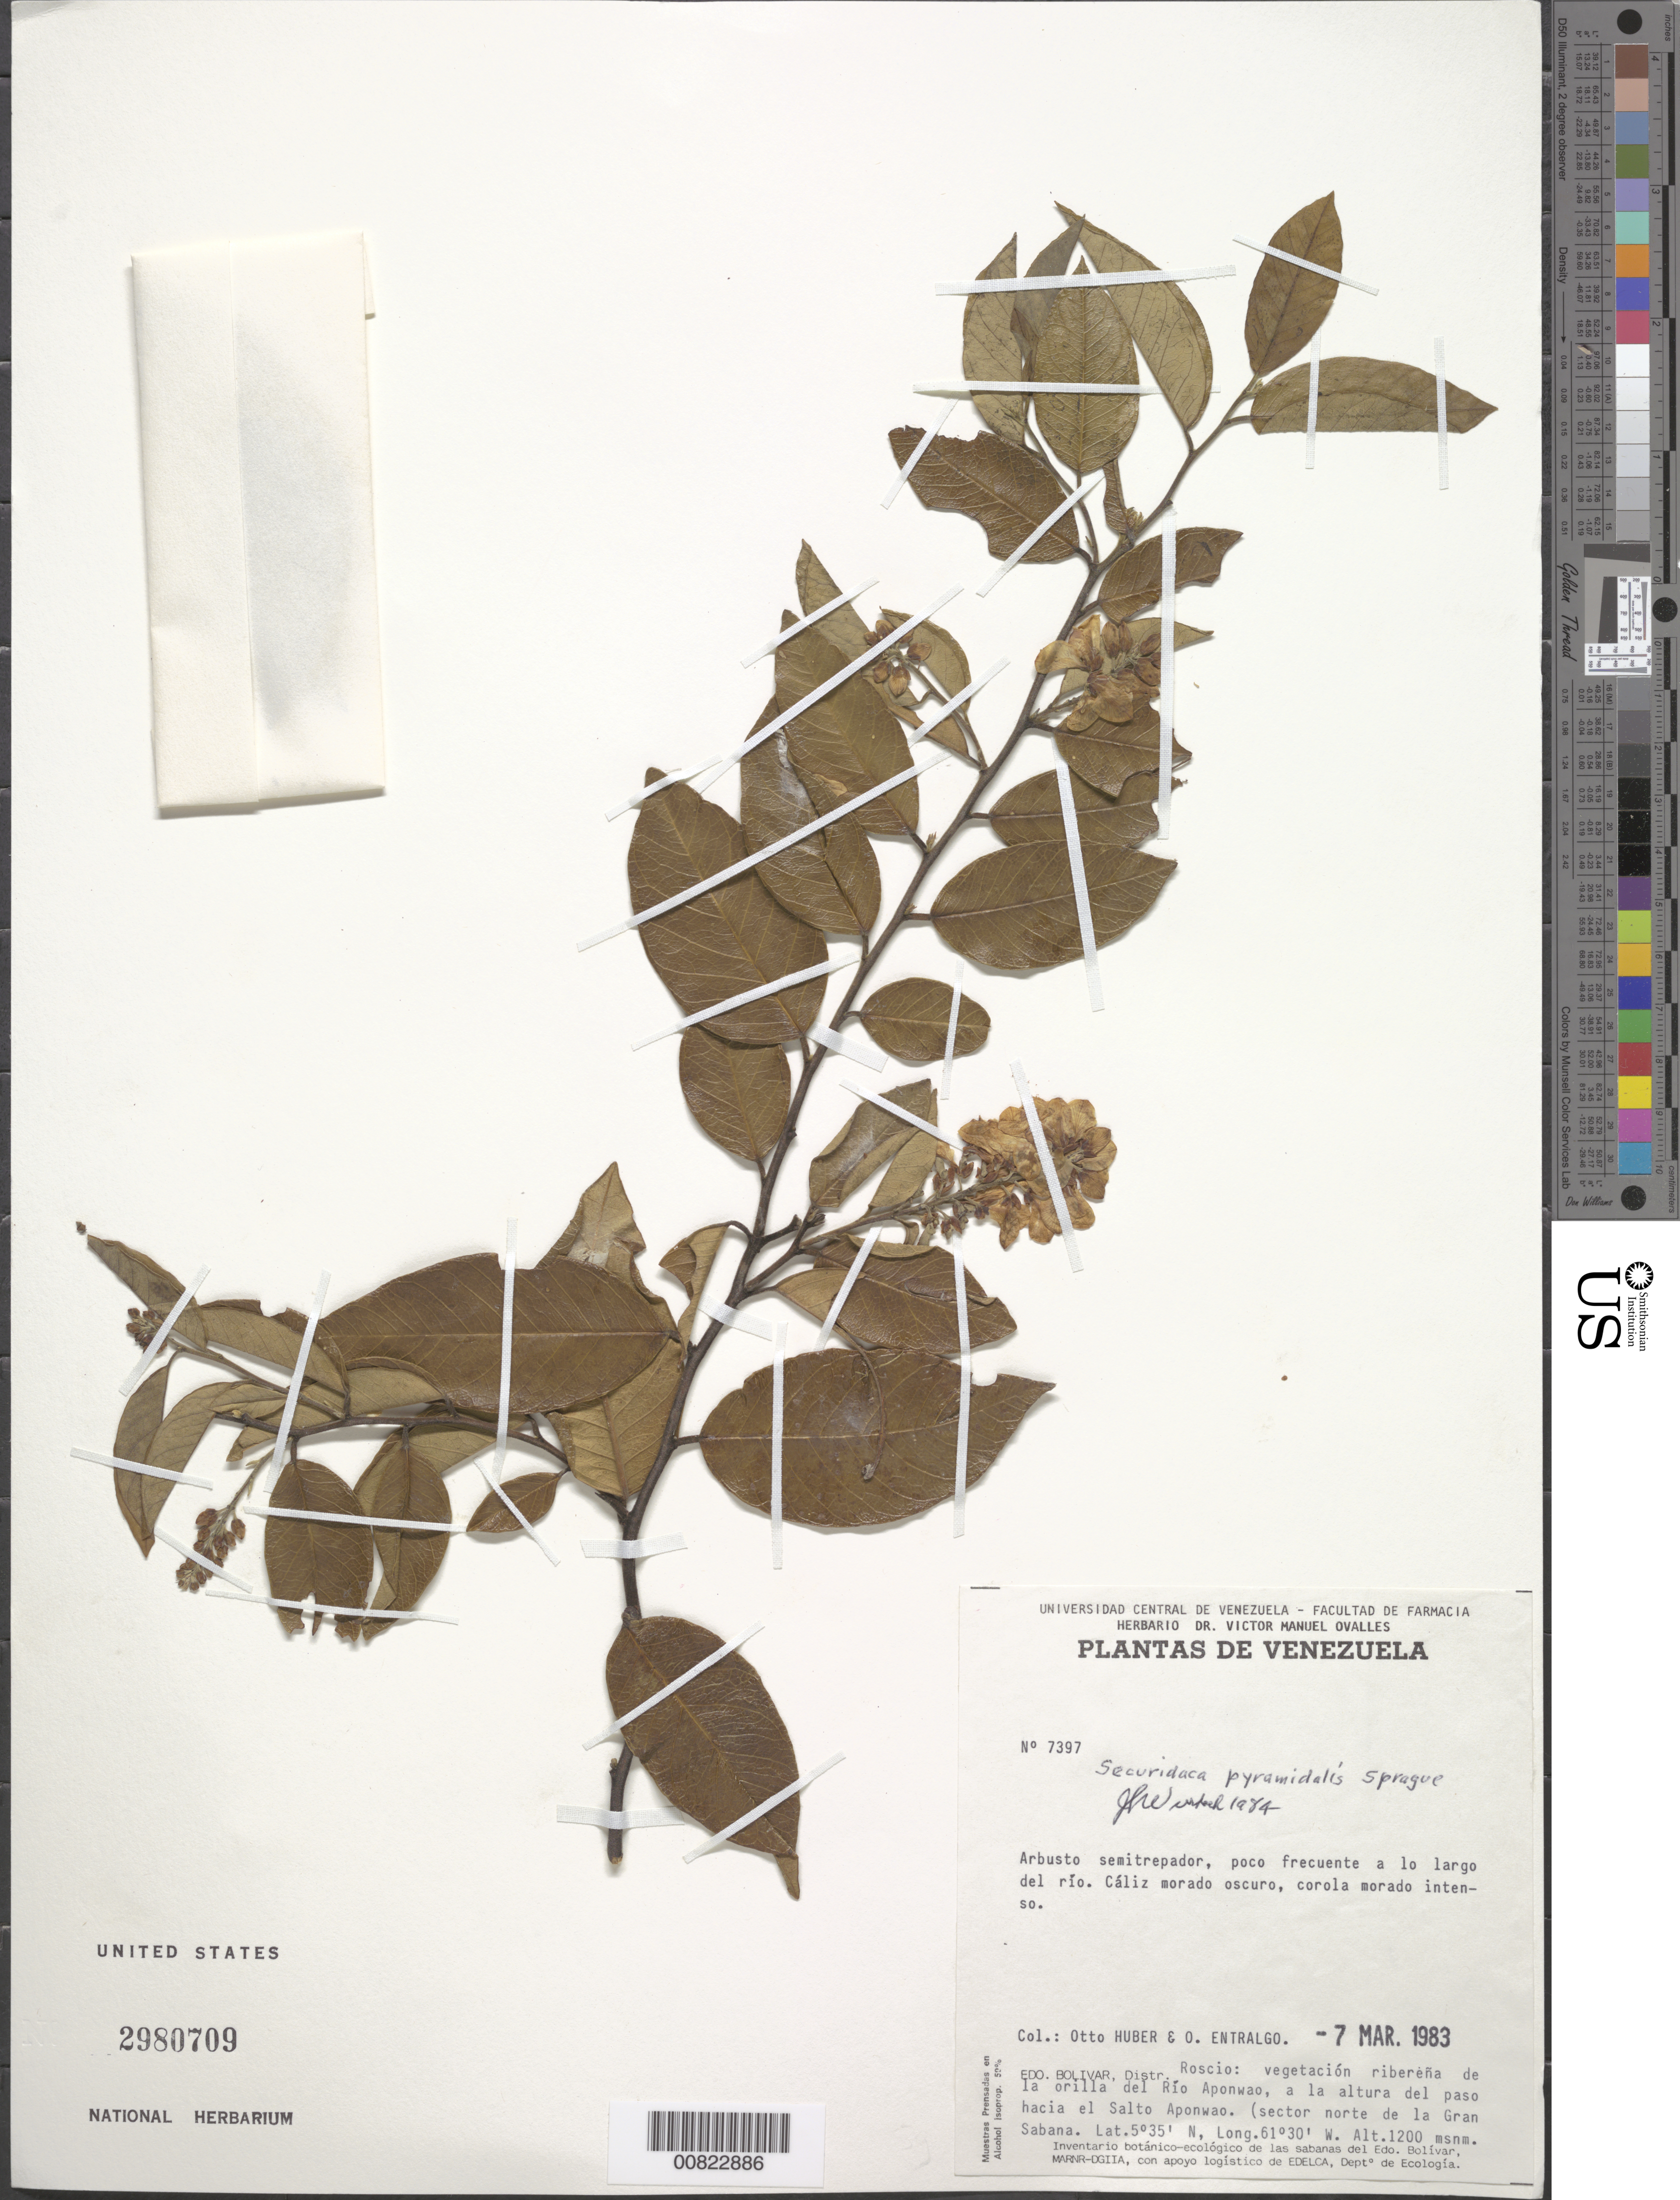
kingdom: Plantae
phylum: Tracheophyta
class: Magnoliopsida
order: Fabales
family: Polygalaceae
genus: Securidaca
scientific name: Securidaca pyramidalis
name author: Sprague ex Sandwith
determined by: Wurdack, John J., (US), US (UNITED STATES)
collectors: O. Huber & O. Entralgo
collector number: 7397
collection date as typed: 7-Mar-83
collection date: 1983-03-07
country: Venezuela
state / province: Bolívar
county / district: Roscio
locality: Río Aponwao, del paso sobre el Salto Aponwao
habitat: Riparian vegetation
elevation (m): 1200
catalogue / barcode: US 2980709